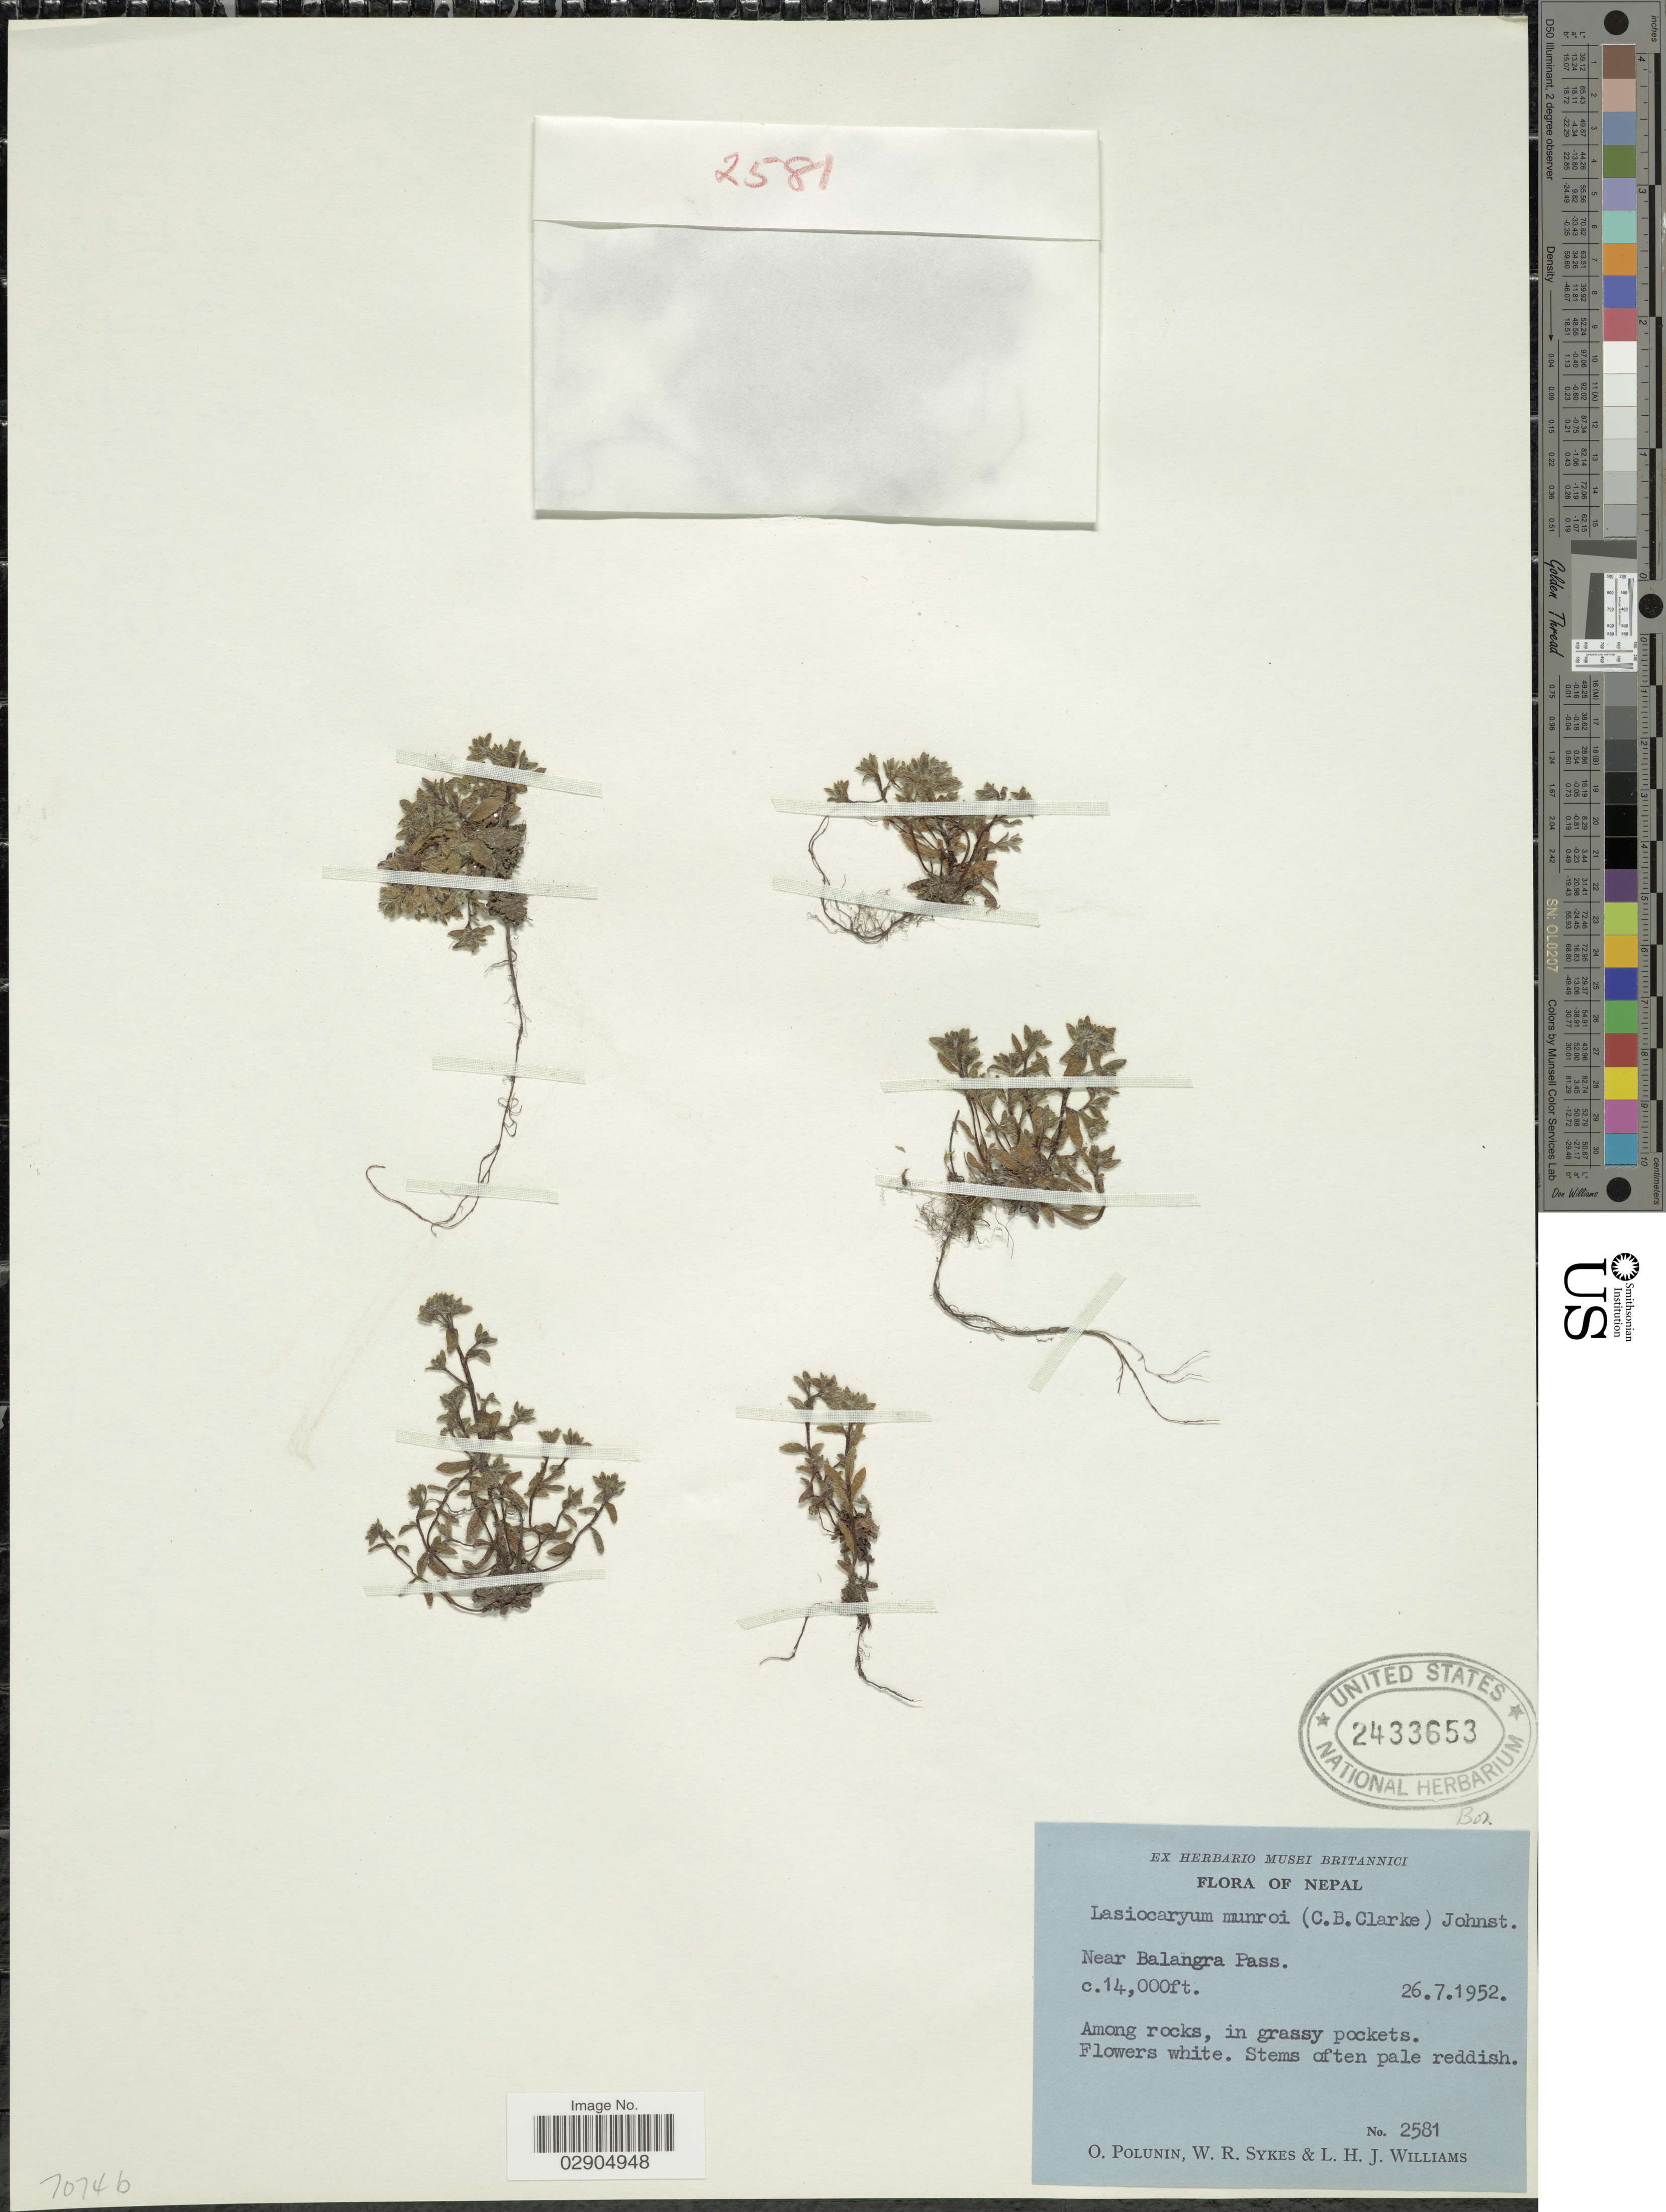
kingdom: Plantae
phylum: Tracheophyta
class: Magnoliopsida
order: Boraginales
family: Boraginaceae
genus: Lasiocaryum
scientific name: Lasiocaryum munroi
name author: (C.B. Clarke) I.M. Johnst.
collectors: O. V. Polunin, W. R. Sykes & L. H. J. Williams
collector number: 2581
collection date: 1952-07-26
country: Nepal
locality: Near Balangra Pass.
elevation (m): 4267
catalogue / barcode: US 2433653